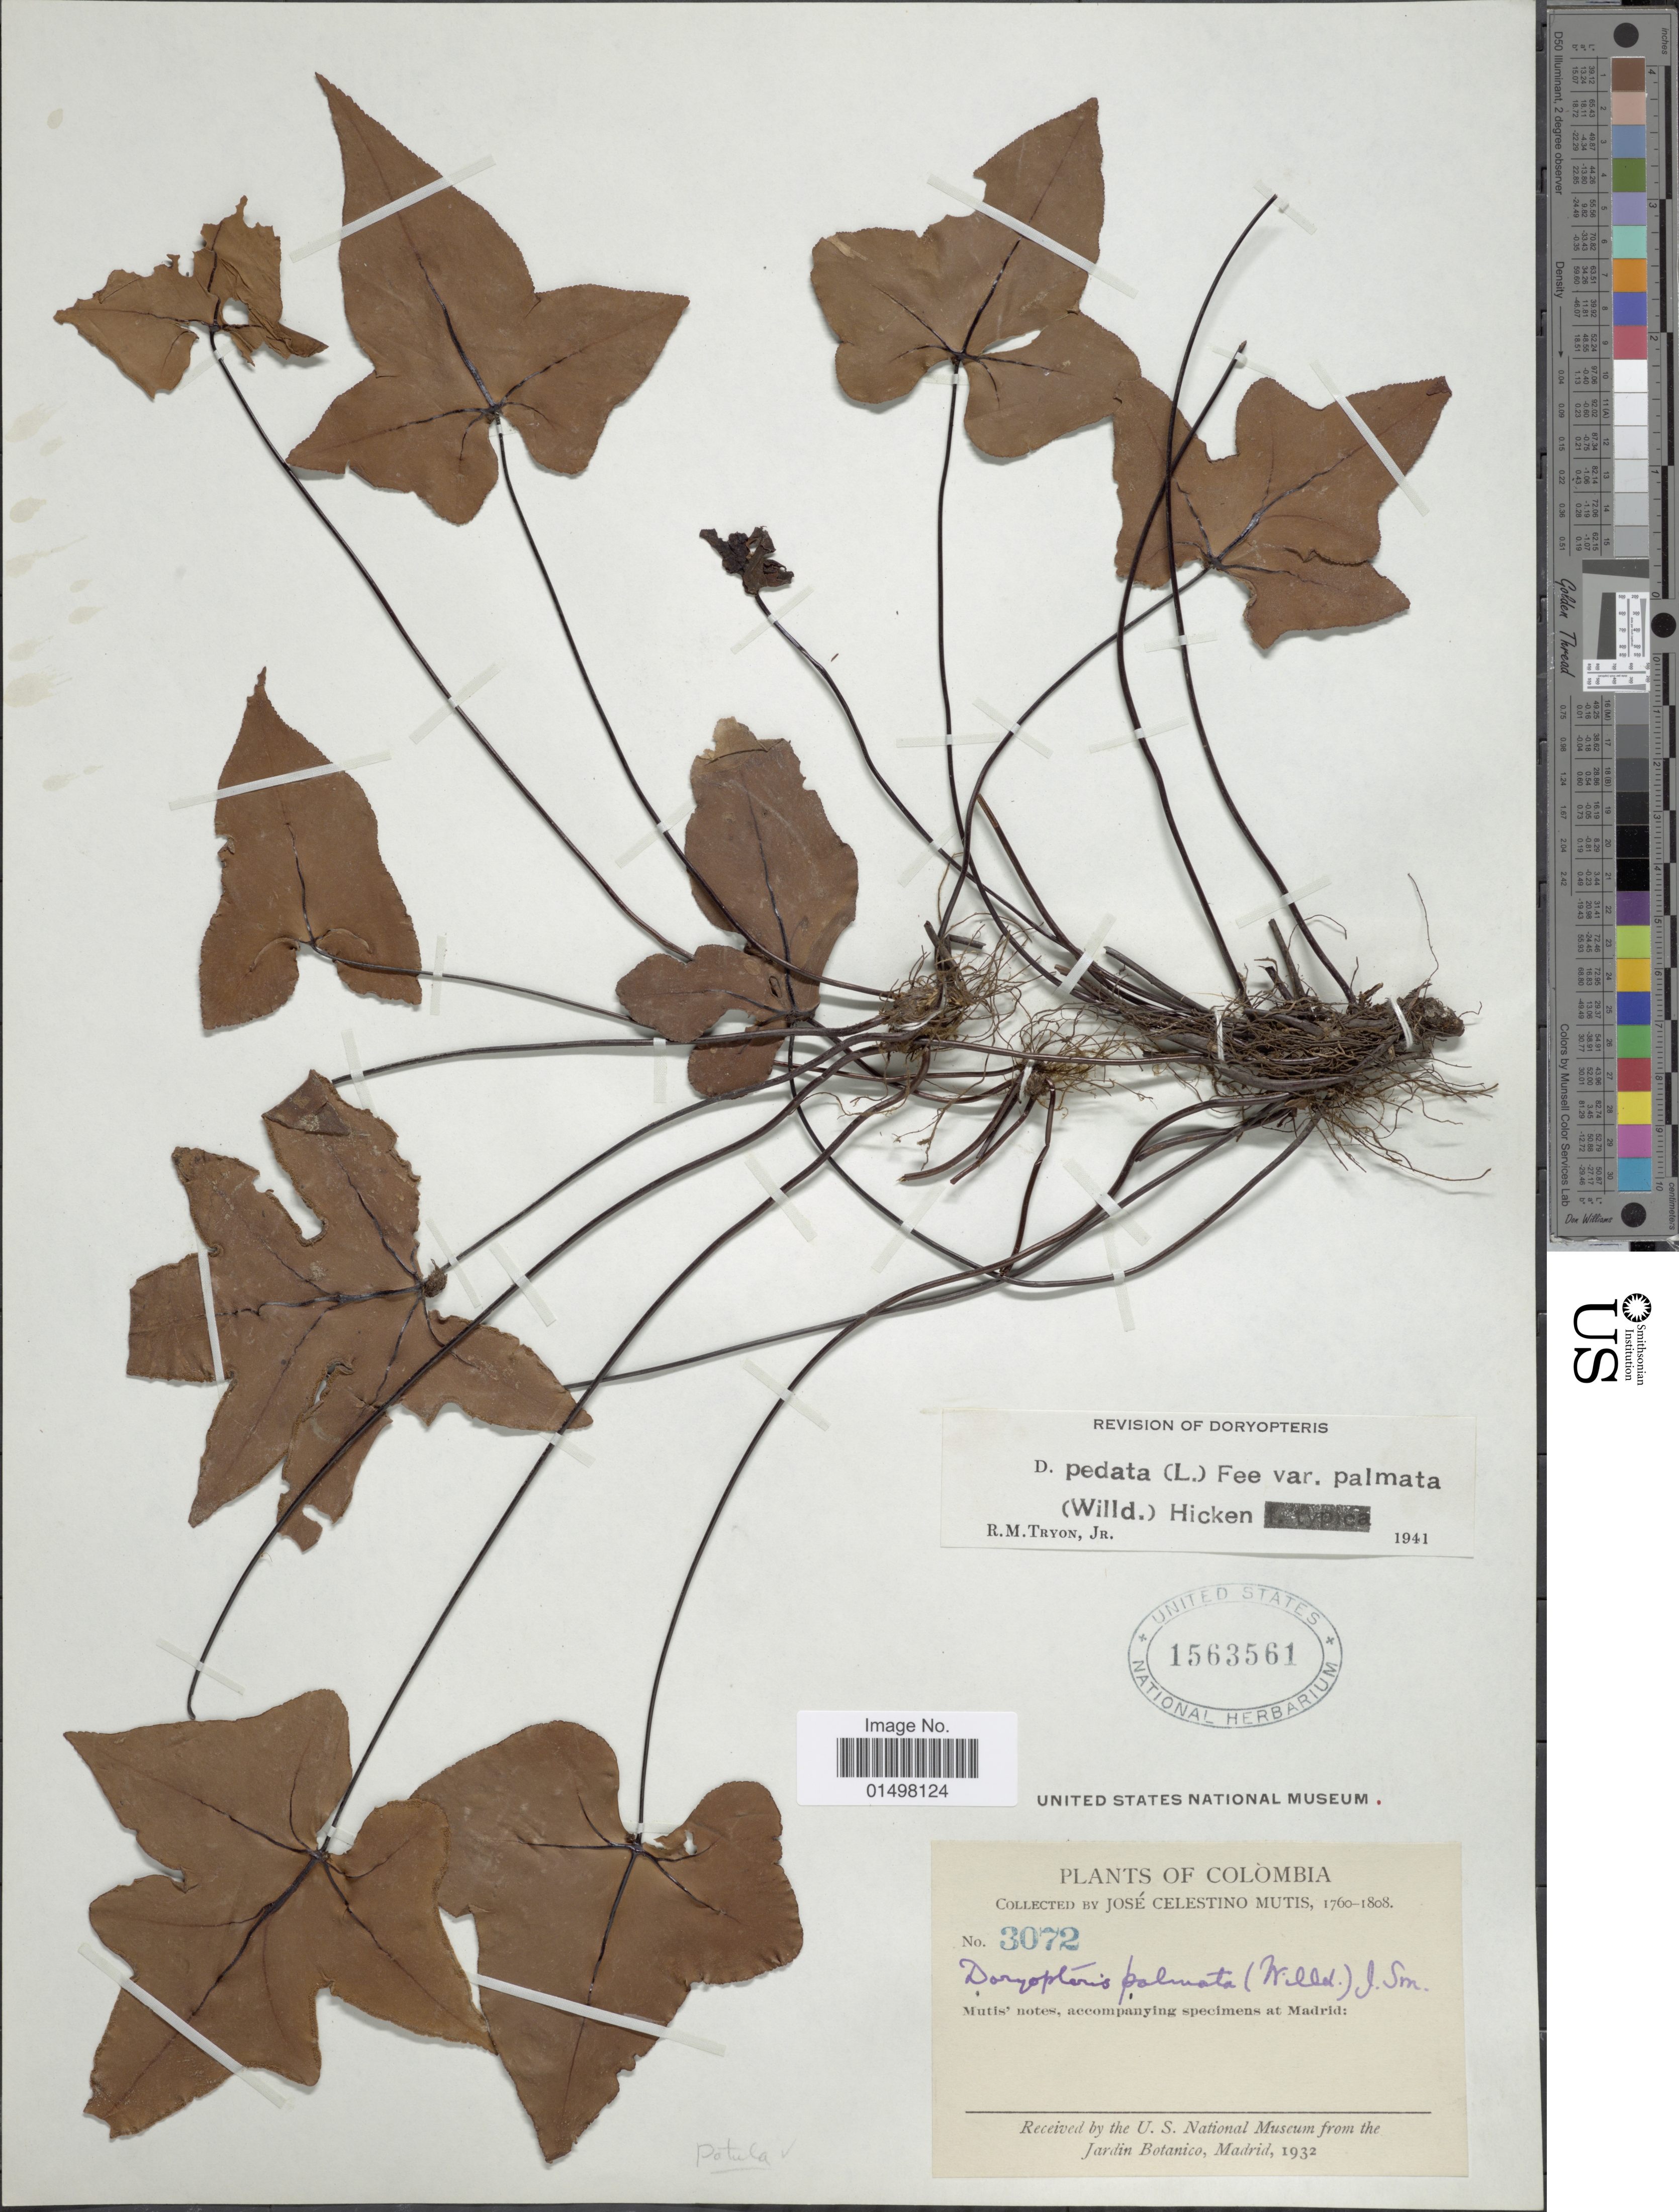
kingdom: Plantae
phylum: Tracheophyta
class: Polypodiopsida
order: Polypodiales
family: Pteridaceae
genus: Doryopteris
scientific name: Doryopteris pedata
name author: (L.) Fée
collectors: J. C. B. Mutis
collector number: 3072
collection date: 1760/1808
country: Colombia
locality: Mutis' notes, accompanying specimens at Madrid.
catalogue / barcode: US 1563561